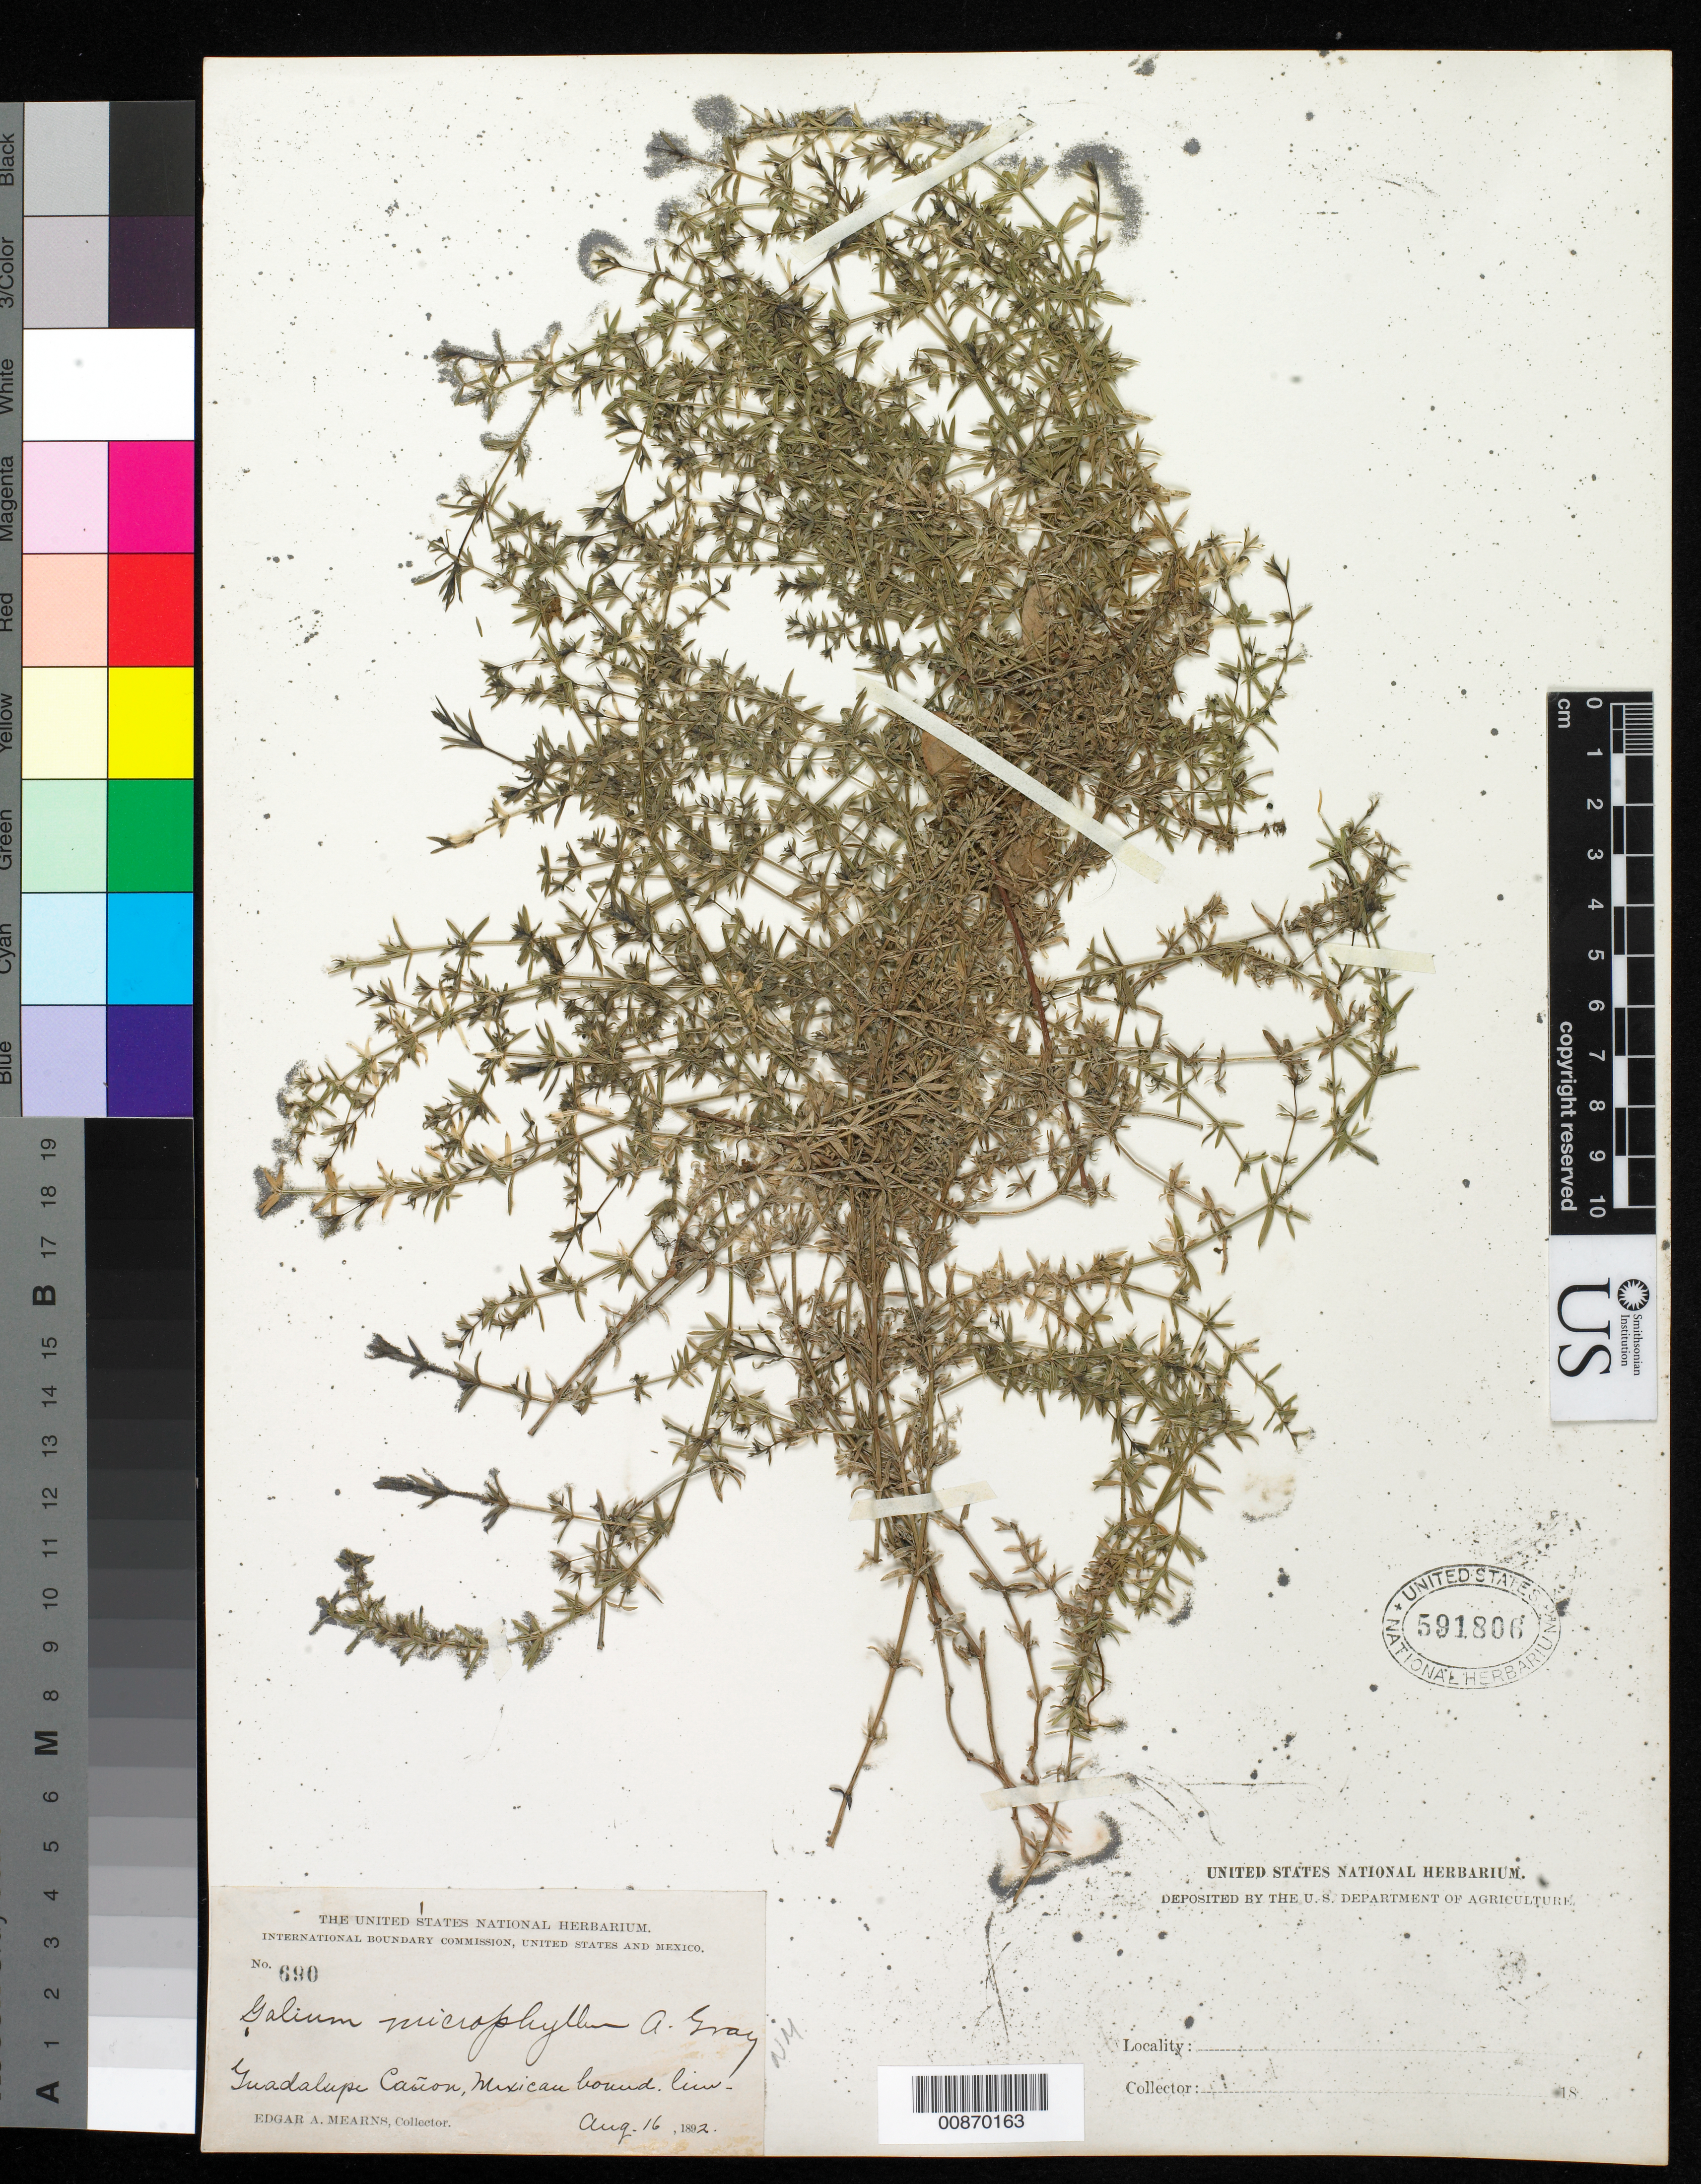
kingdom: Plantae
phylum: Tracheophyta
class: Magnoliopsida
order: Gentianales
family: Rubiaceae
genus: Galium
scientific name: Galium microphyllum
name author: A. Gray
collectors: E. A. Mearns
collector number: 690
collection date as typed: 16 Aug 1892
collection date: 1892-08-16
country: United States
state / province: New Mexico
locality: Guadalupe Cañon, Mexican Boundary Line.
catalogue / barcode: US 591806